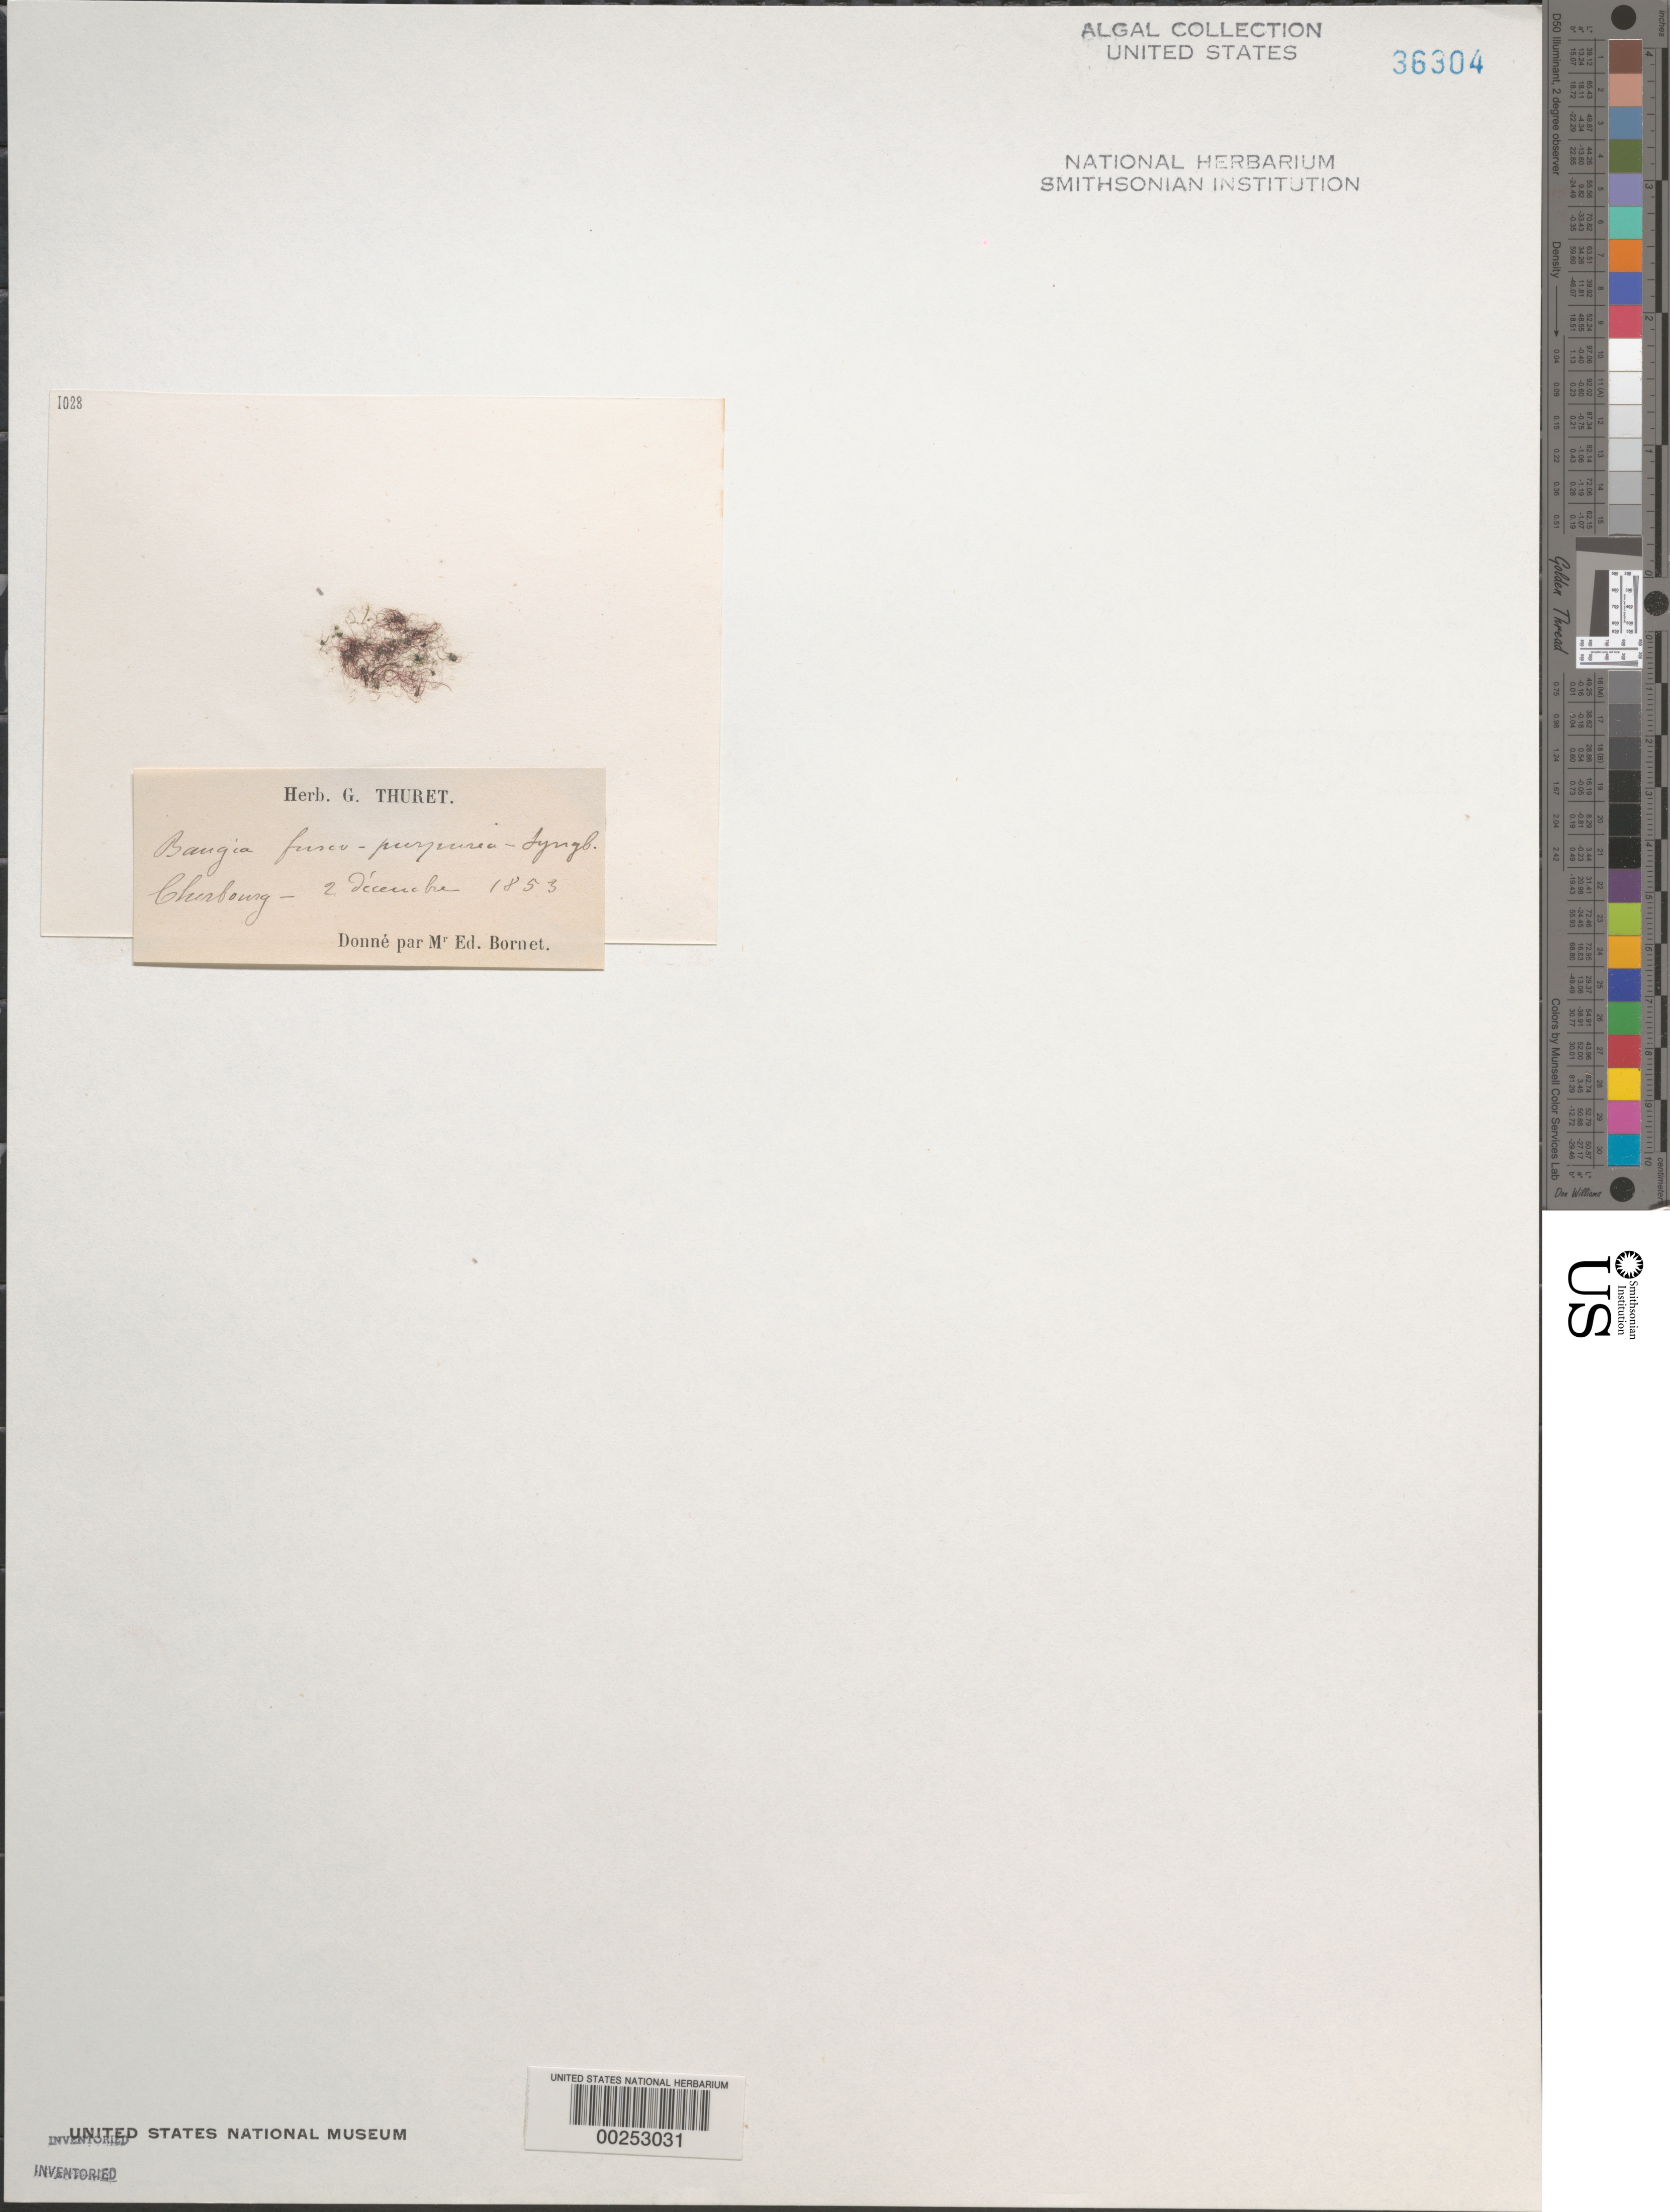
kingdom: Plantae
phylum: Rhodophyta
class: Bangiophyceae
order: Bangiales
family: Bangiaceae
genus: Bangia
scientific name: Bangia fuscopurpurea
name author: (Dillwyn) Lyngb.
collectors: Thuret, G. (herbarium)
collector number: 1028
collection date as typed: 02 Dec 1853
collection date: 1853-12-02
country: France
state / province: Normandie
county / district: Manche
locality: Cherbourg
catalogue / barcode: US 36304